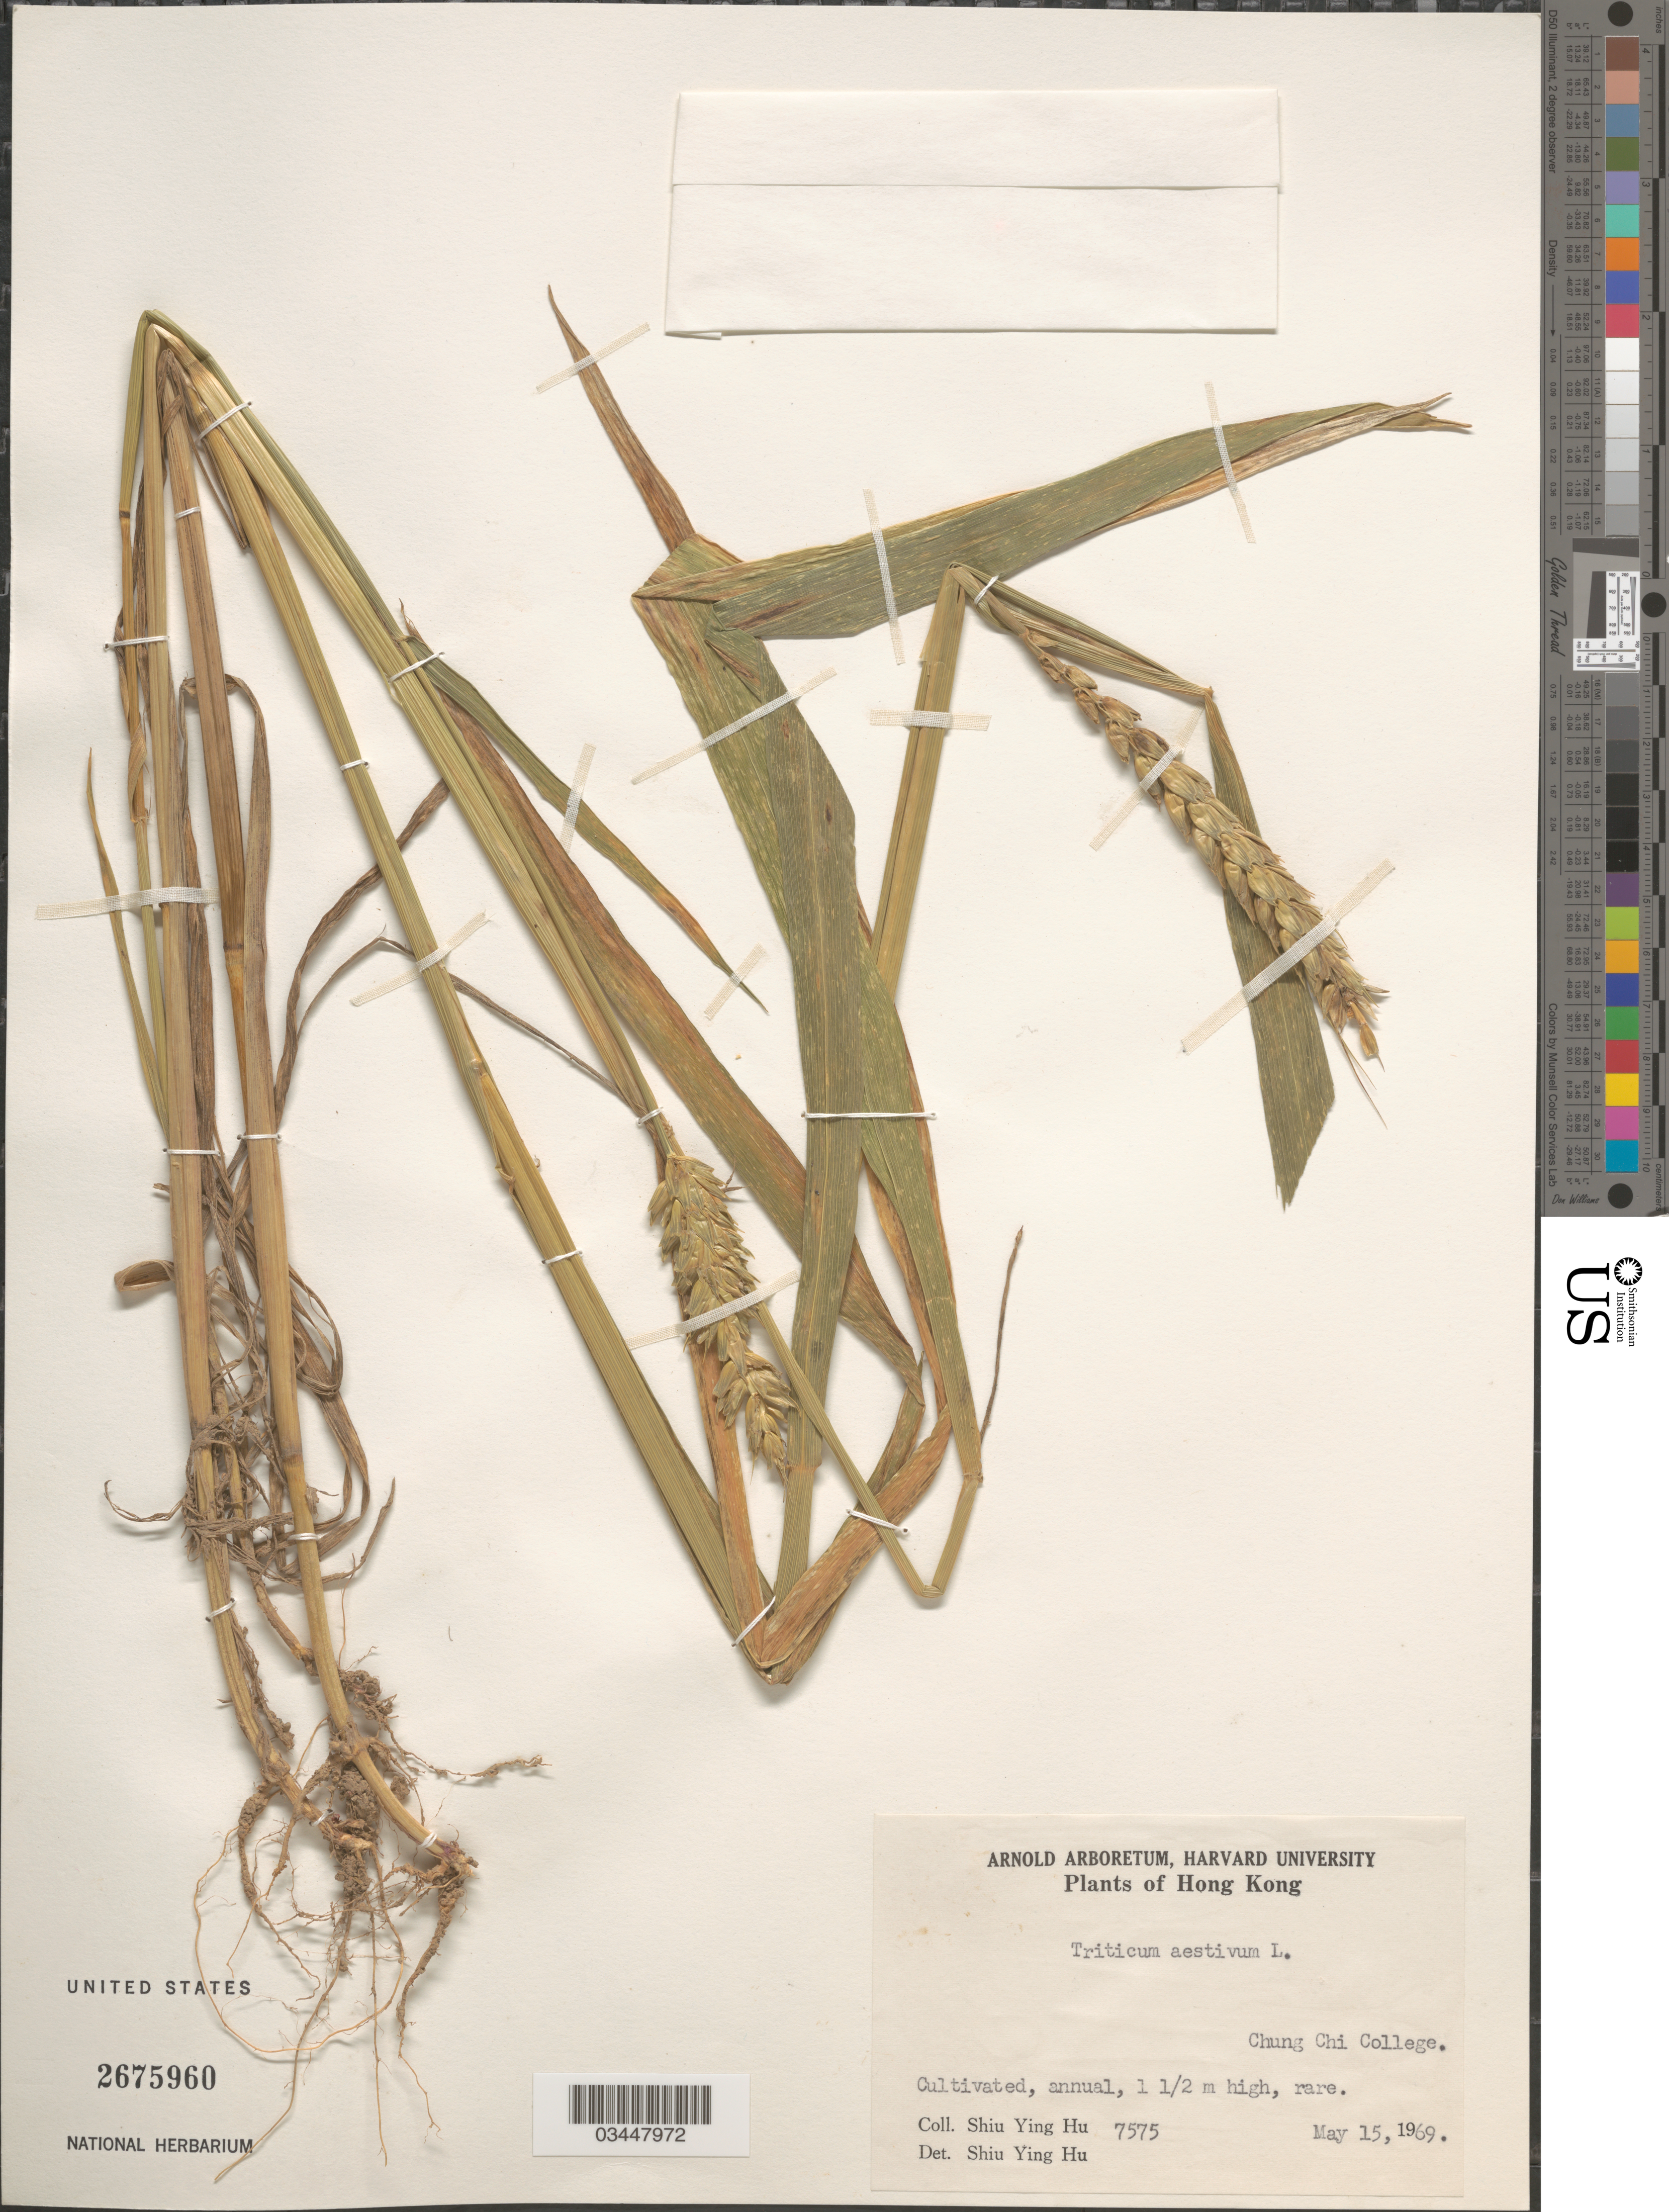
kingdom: Plantae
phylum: Tracheophyta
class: Liliopsida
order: Poales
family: Poaceae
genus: Triticum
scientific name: Triticum aestivum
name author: L.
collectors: S. Y. Hu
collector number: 7575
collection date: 1969-05-15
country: China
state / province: Hong Kong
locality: Chung Chi College.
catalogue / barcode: US 2675960